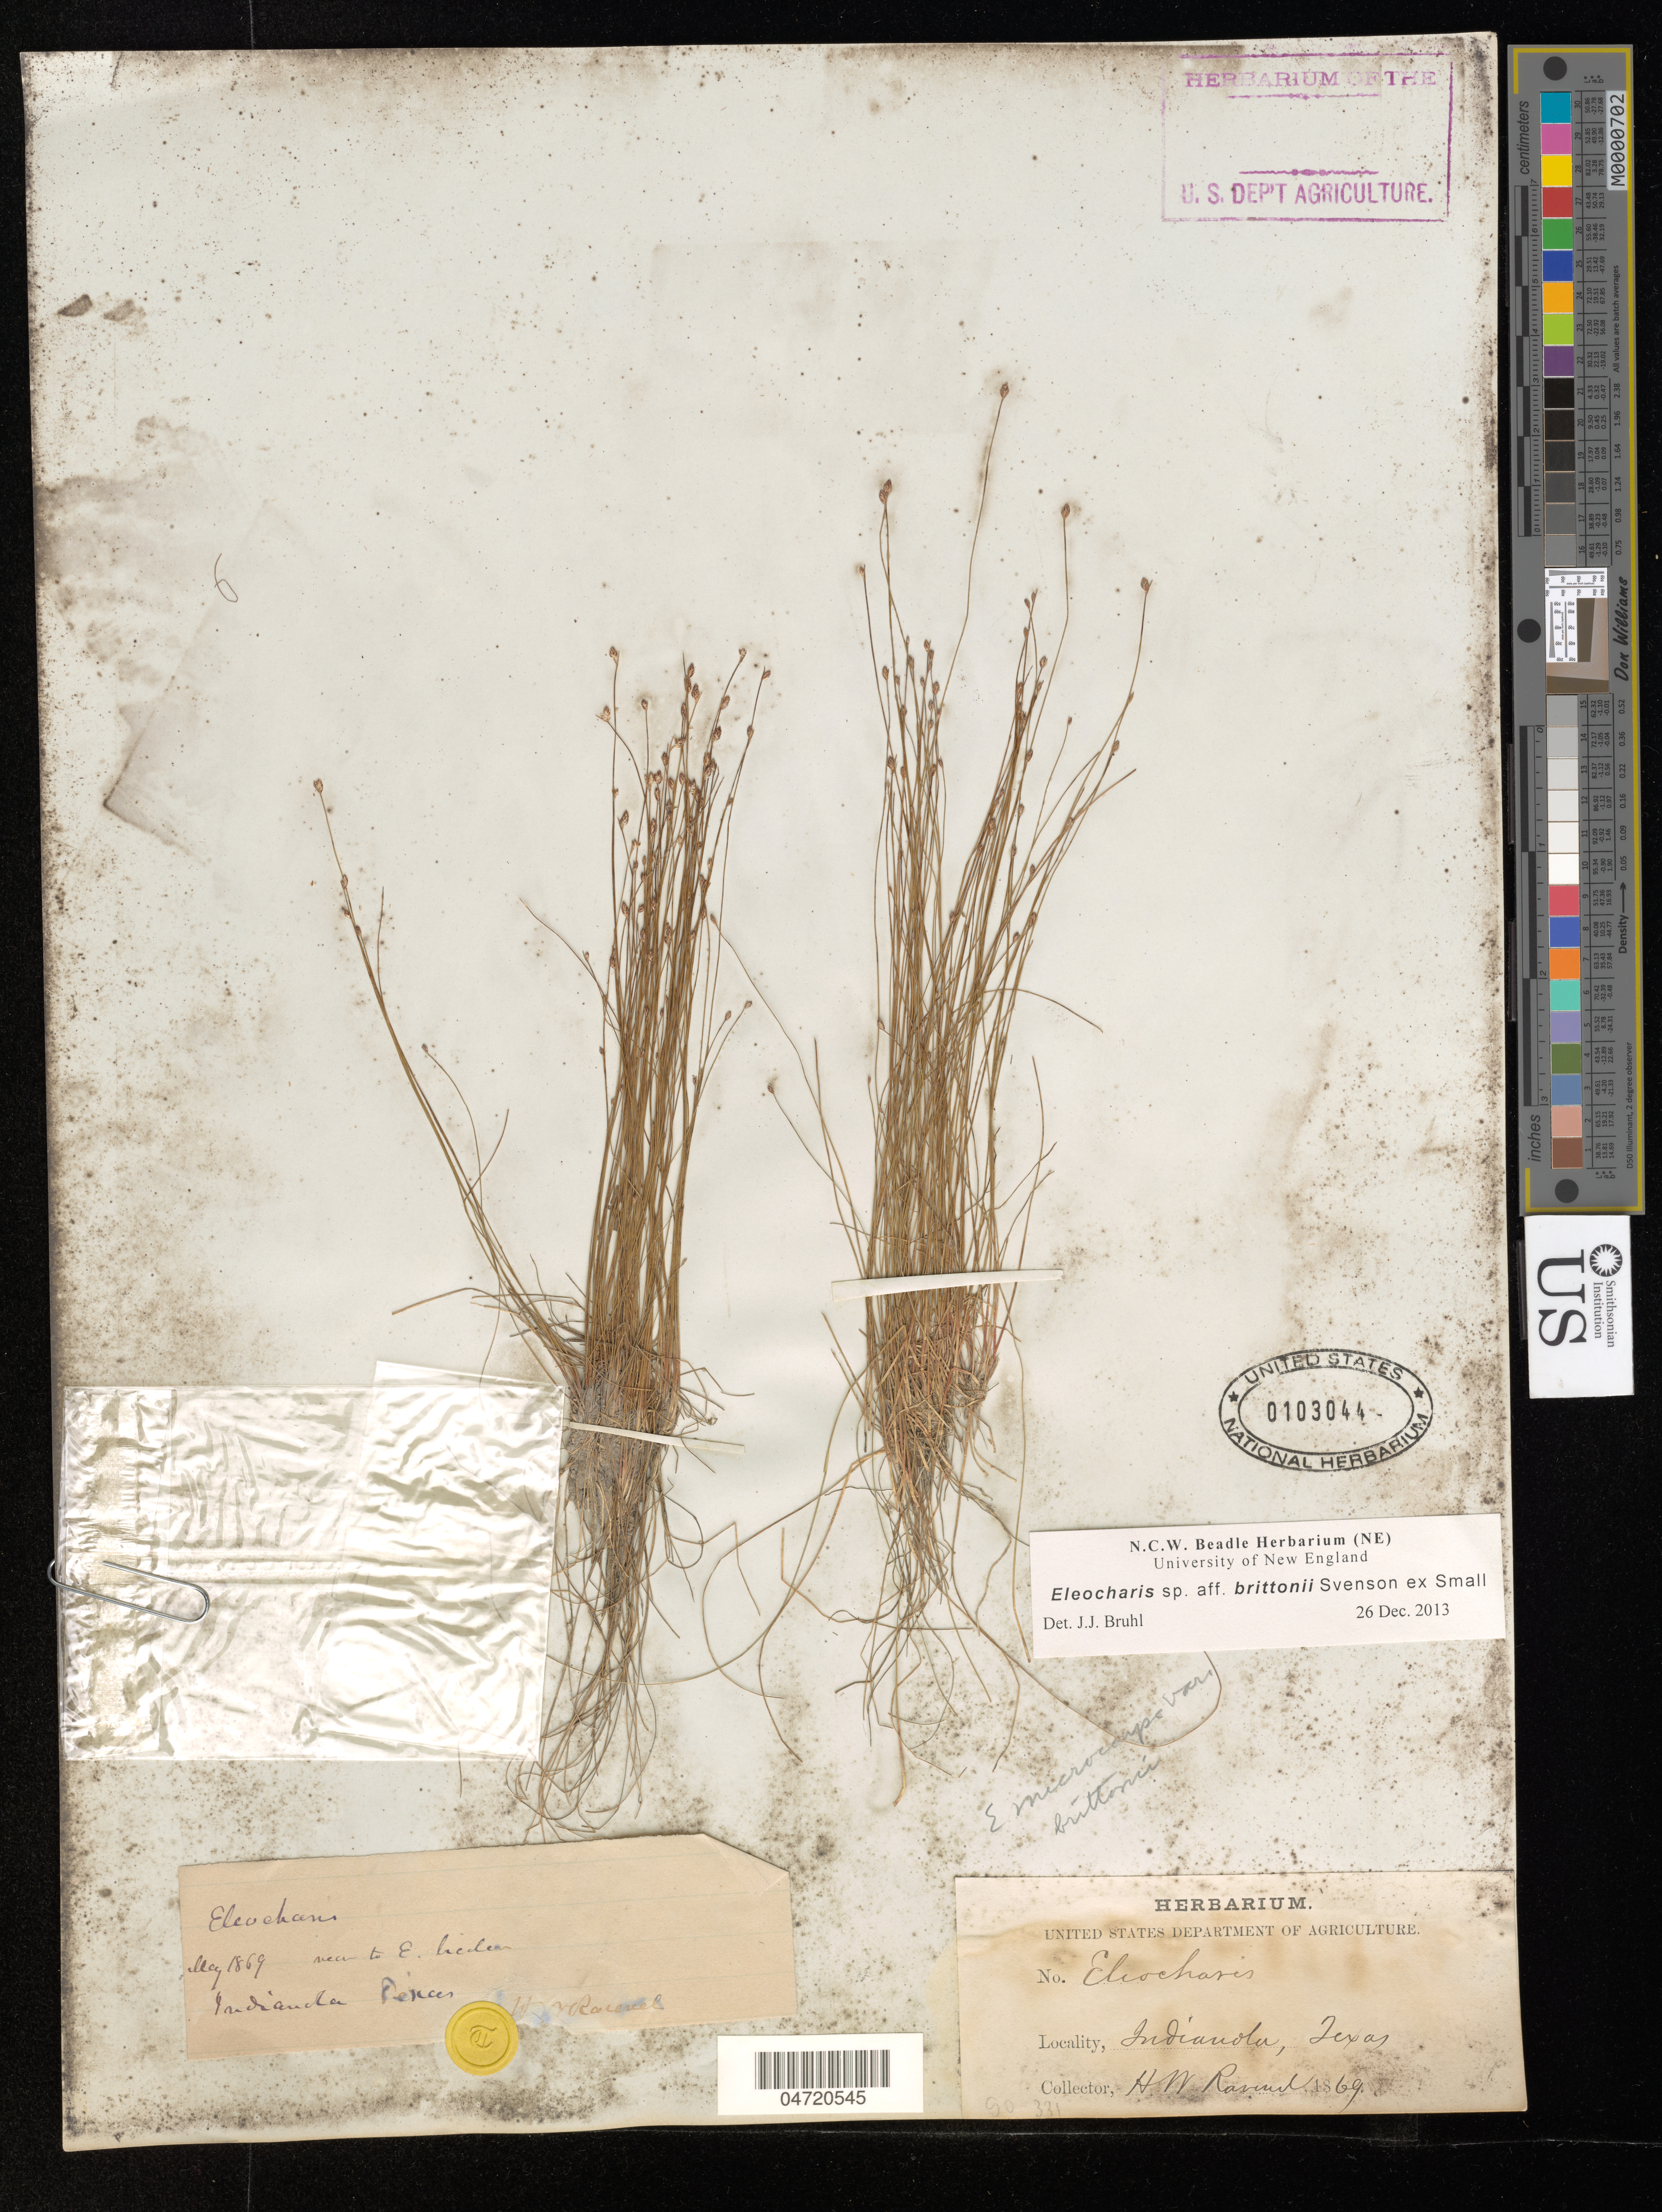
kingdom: Plantae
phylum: Tracheophyta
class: Liliopsida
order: Poales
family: Cyperaceae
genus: Eleocharis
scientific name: Eleocharis brittonii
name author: Svenson ex Small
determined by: Bruhl, J. J., (NE), University of New England (AUSTRALIA)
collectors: H. Ravenel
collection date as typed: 1869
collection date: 1869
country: United States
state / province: Texas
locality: Indianola.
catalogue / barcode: US 103044